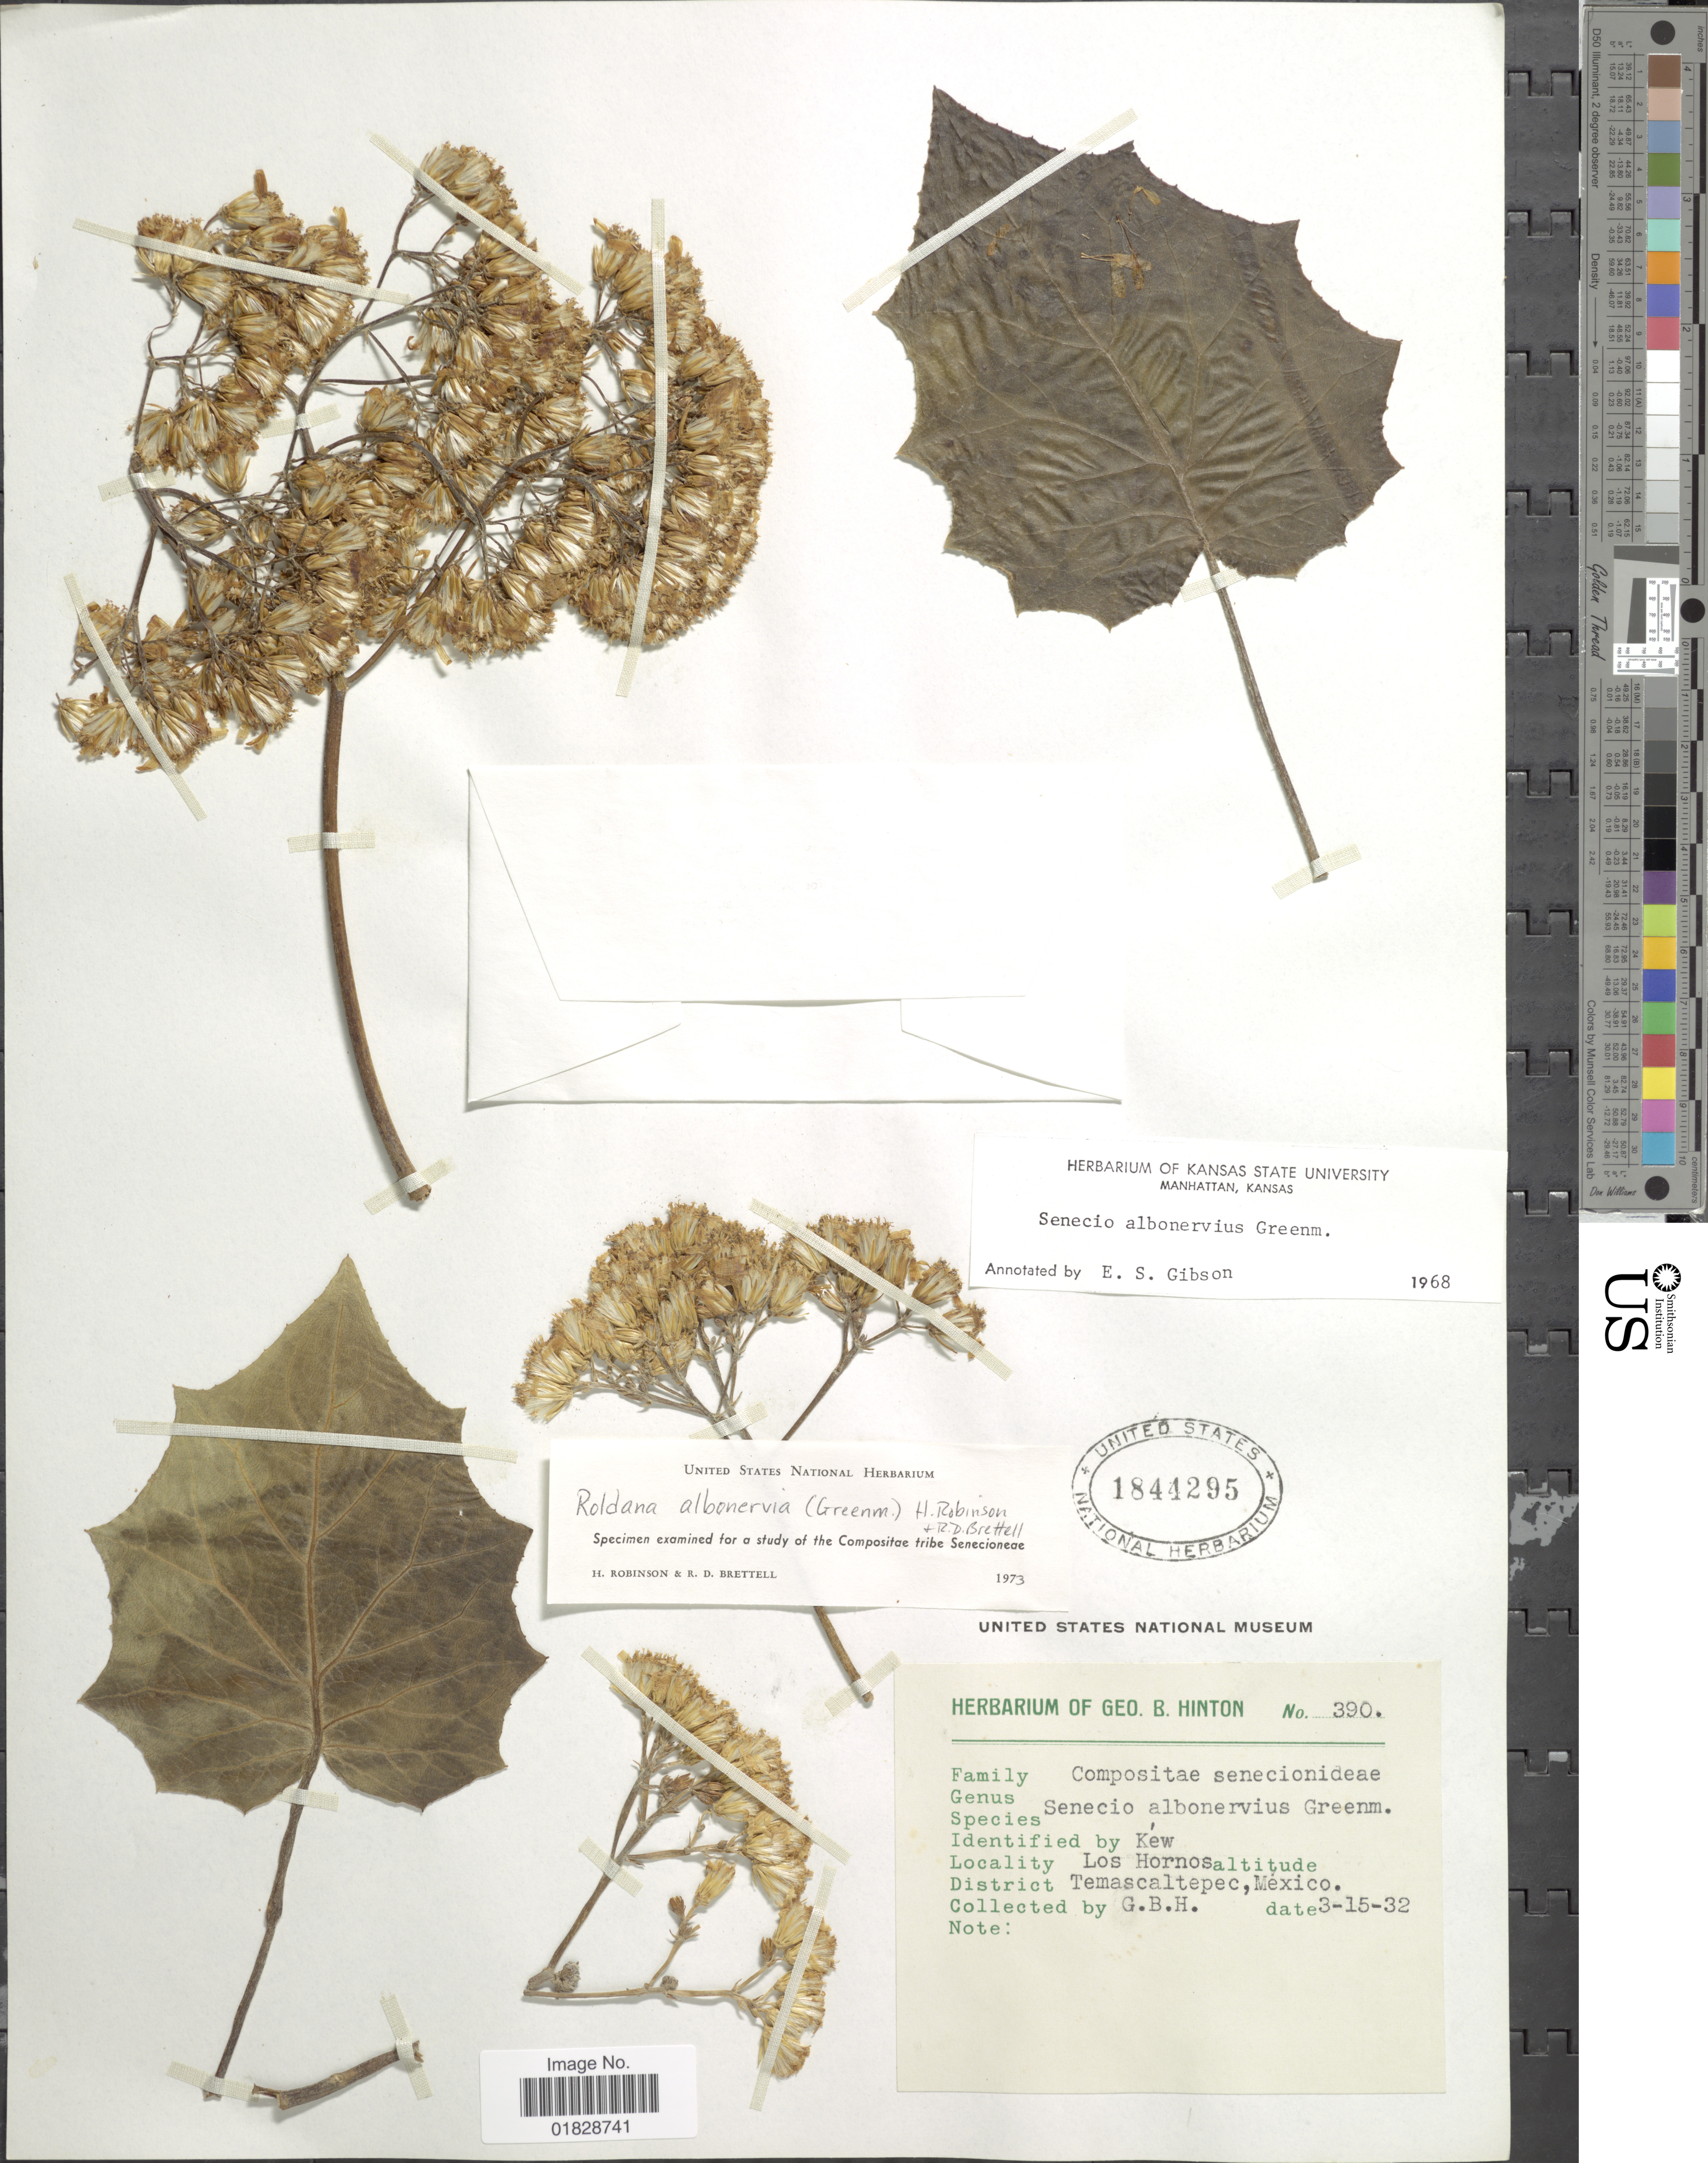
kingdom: Plantae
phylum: Tracheophyta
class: Magnoliopsida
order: Asterales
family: Asteraceae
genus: Roldana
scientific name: Roldana albonervia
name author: (Greenm.) H. Rob. & Brettell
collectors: G. B. Hinton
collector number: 390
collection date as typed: Transcribed d/m/y: 15/3/32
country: Mexico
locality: Los Hornos. District Temascaltepec, Mexico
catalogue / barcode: US 1844295